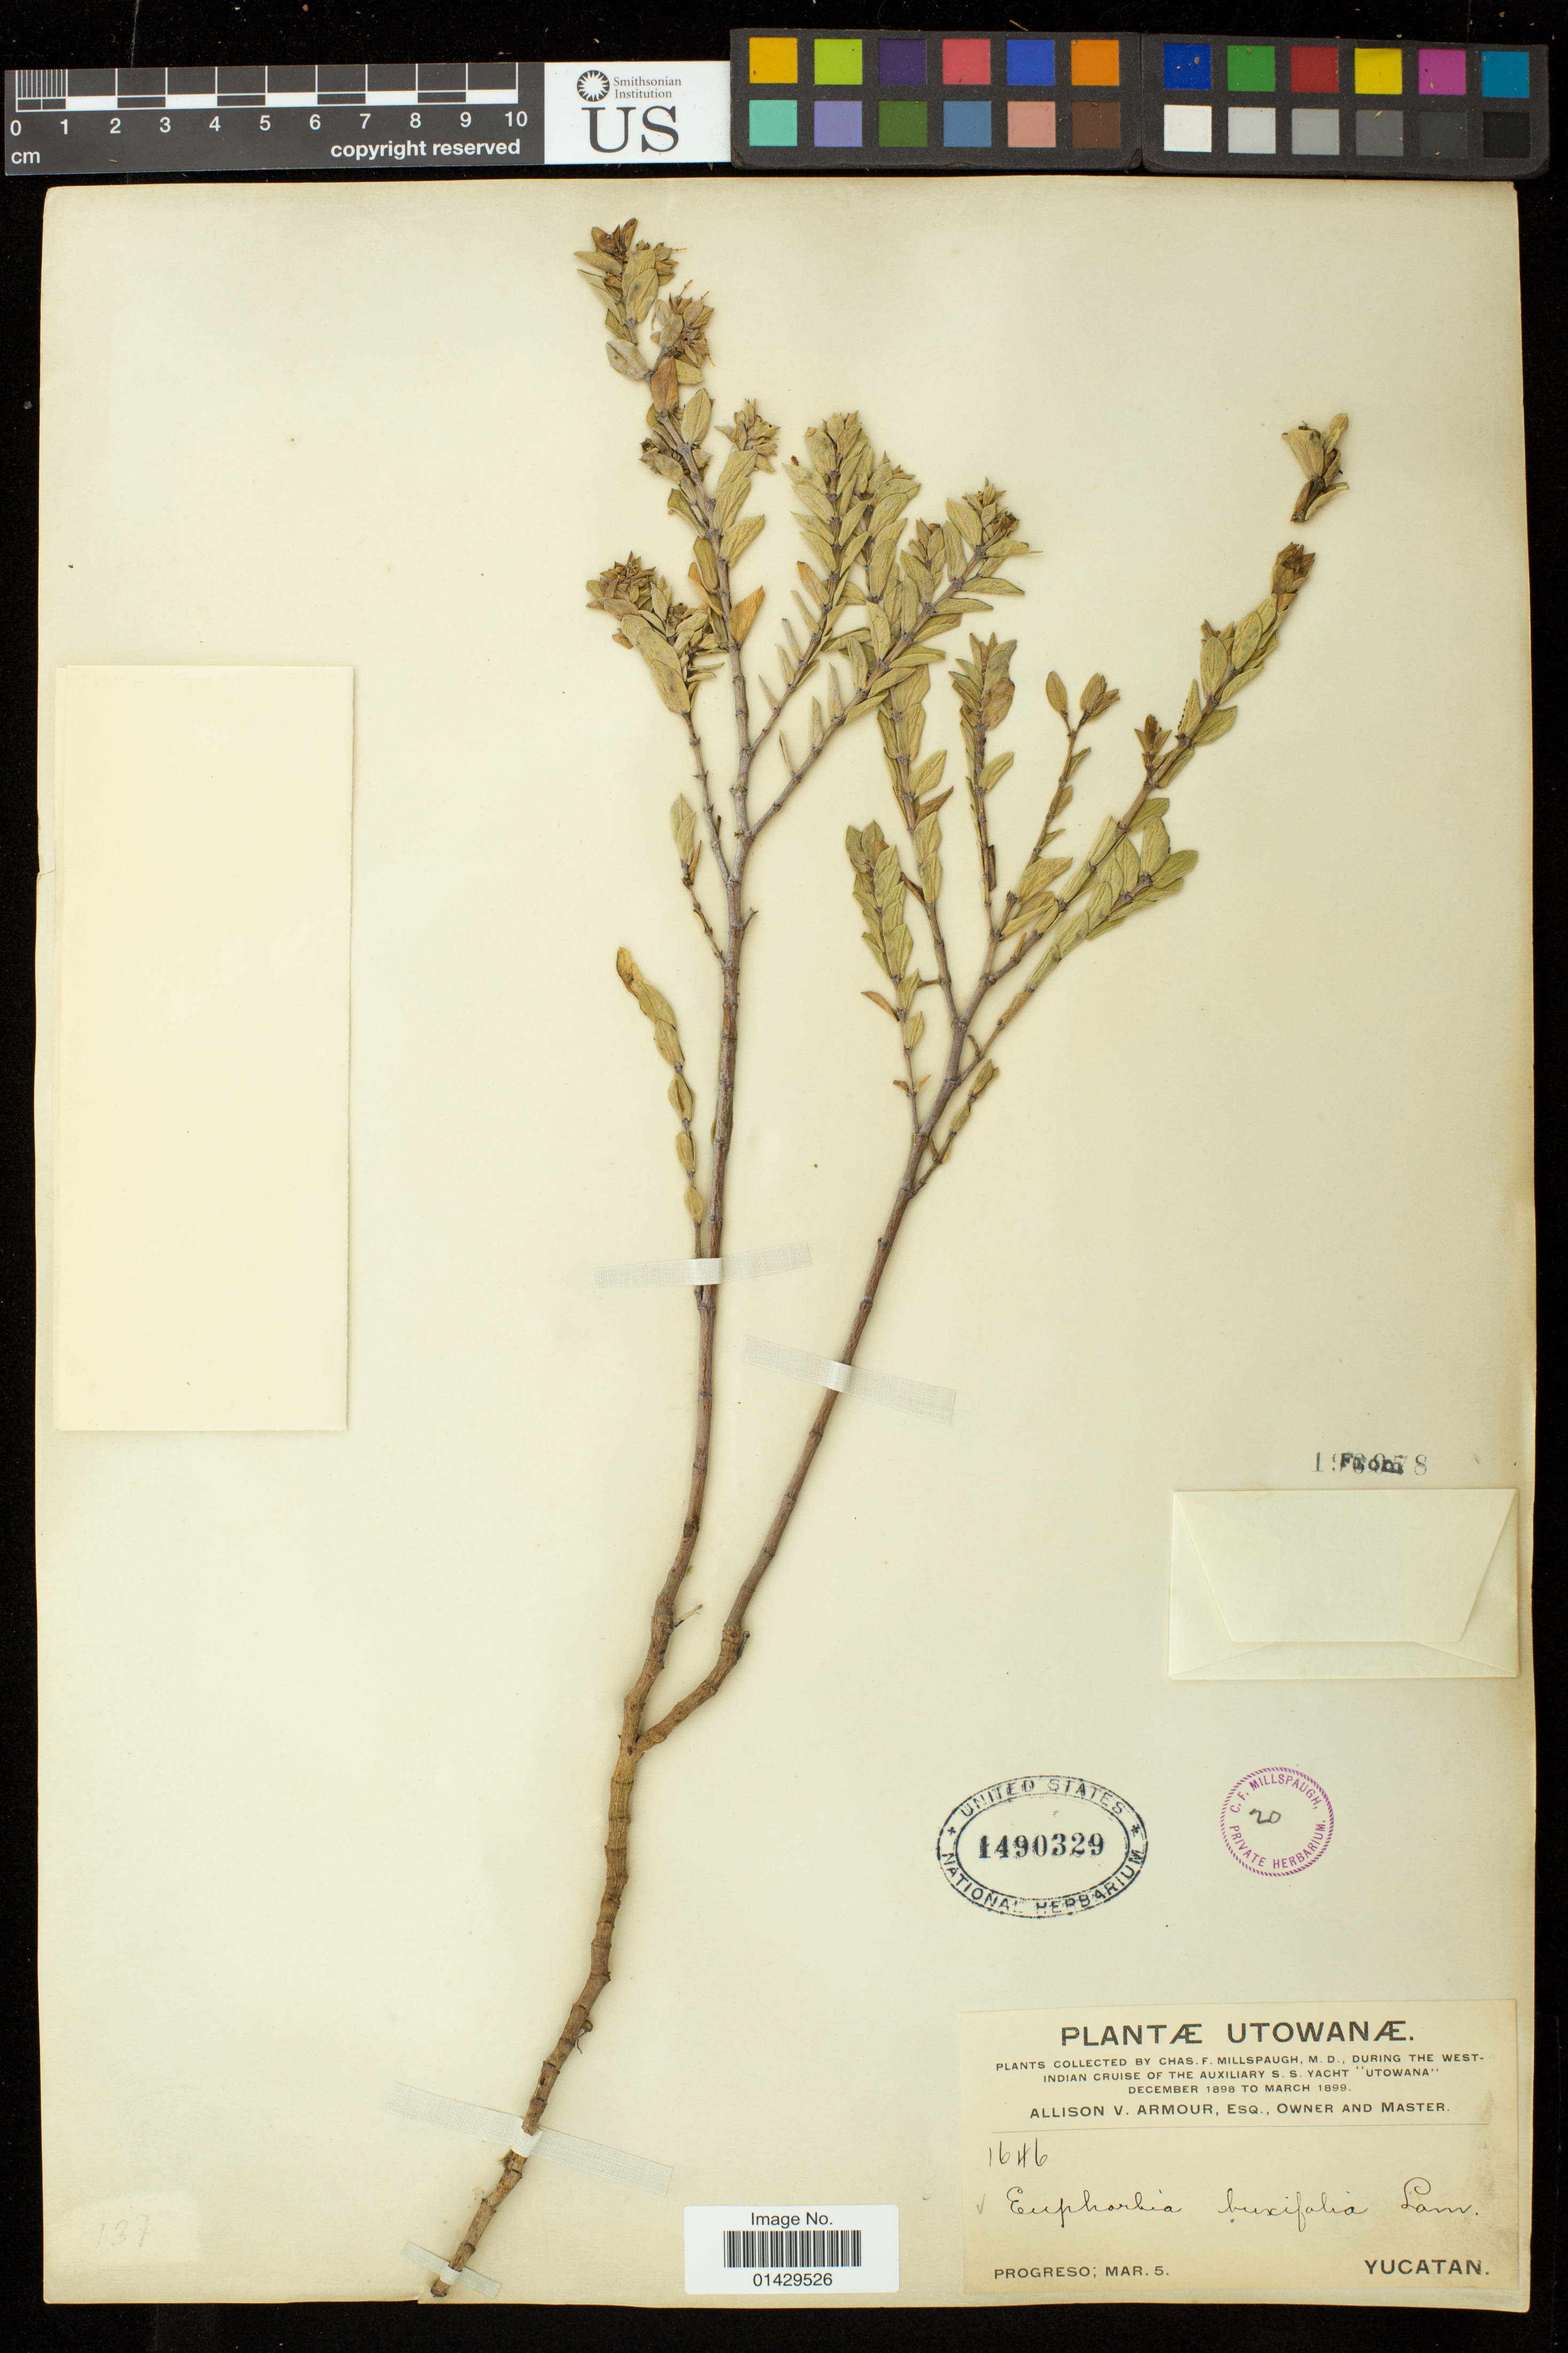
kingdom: Plantae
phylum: Tracheophyta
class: Magnoliopsida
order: Malpighiales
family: Euphorbiaceae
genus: Euphorbia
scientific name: Euphorbia mesembryanthemifolia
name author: Jacq.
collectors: C. F. Millspaugh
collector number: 1646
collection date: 1899-03-05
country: Mexico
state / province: Yucatán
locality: Progreso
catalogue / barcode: US 1490329